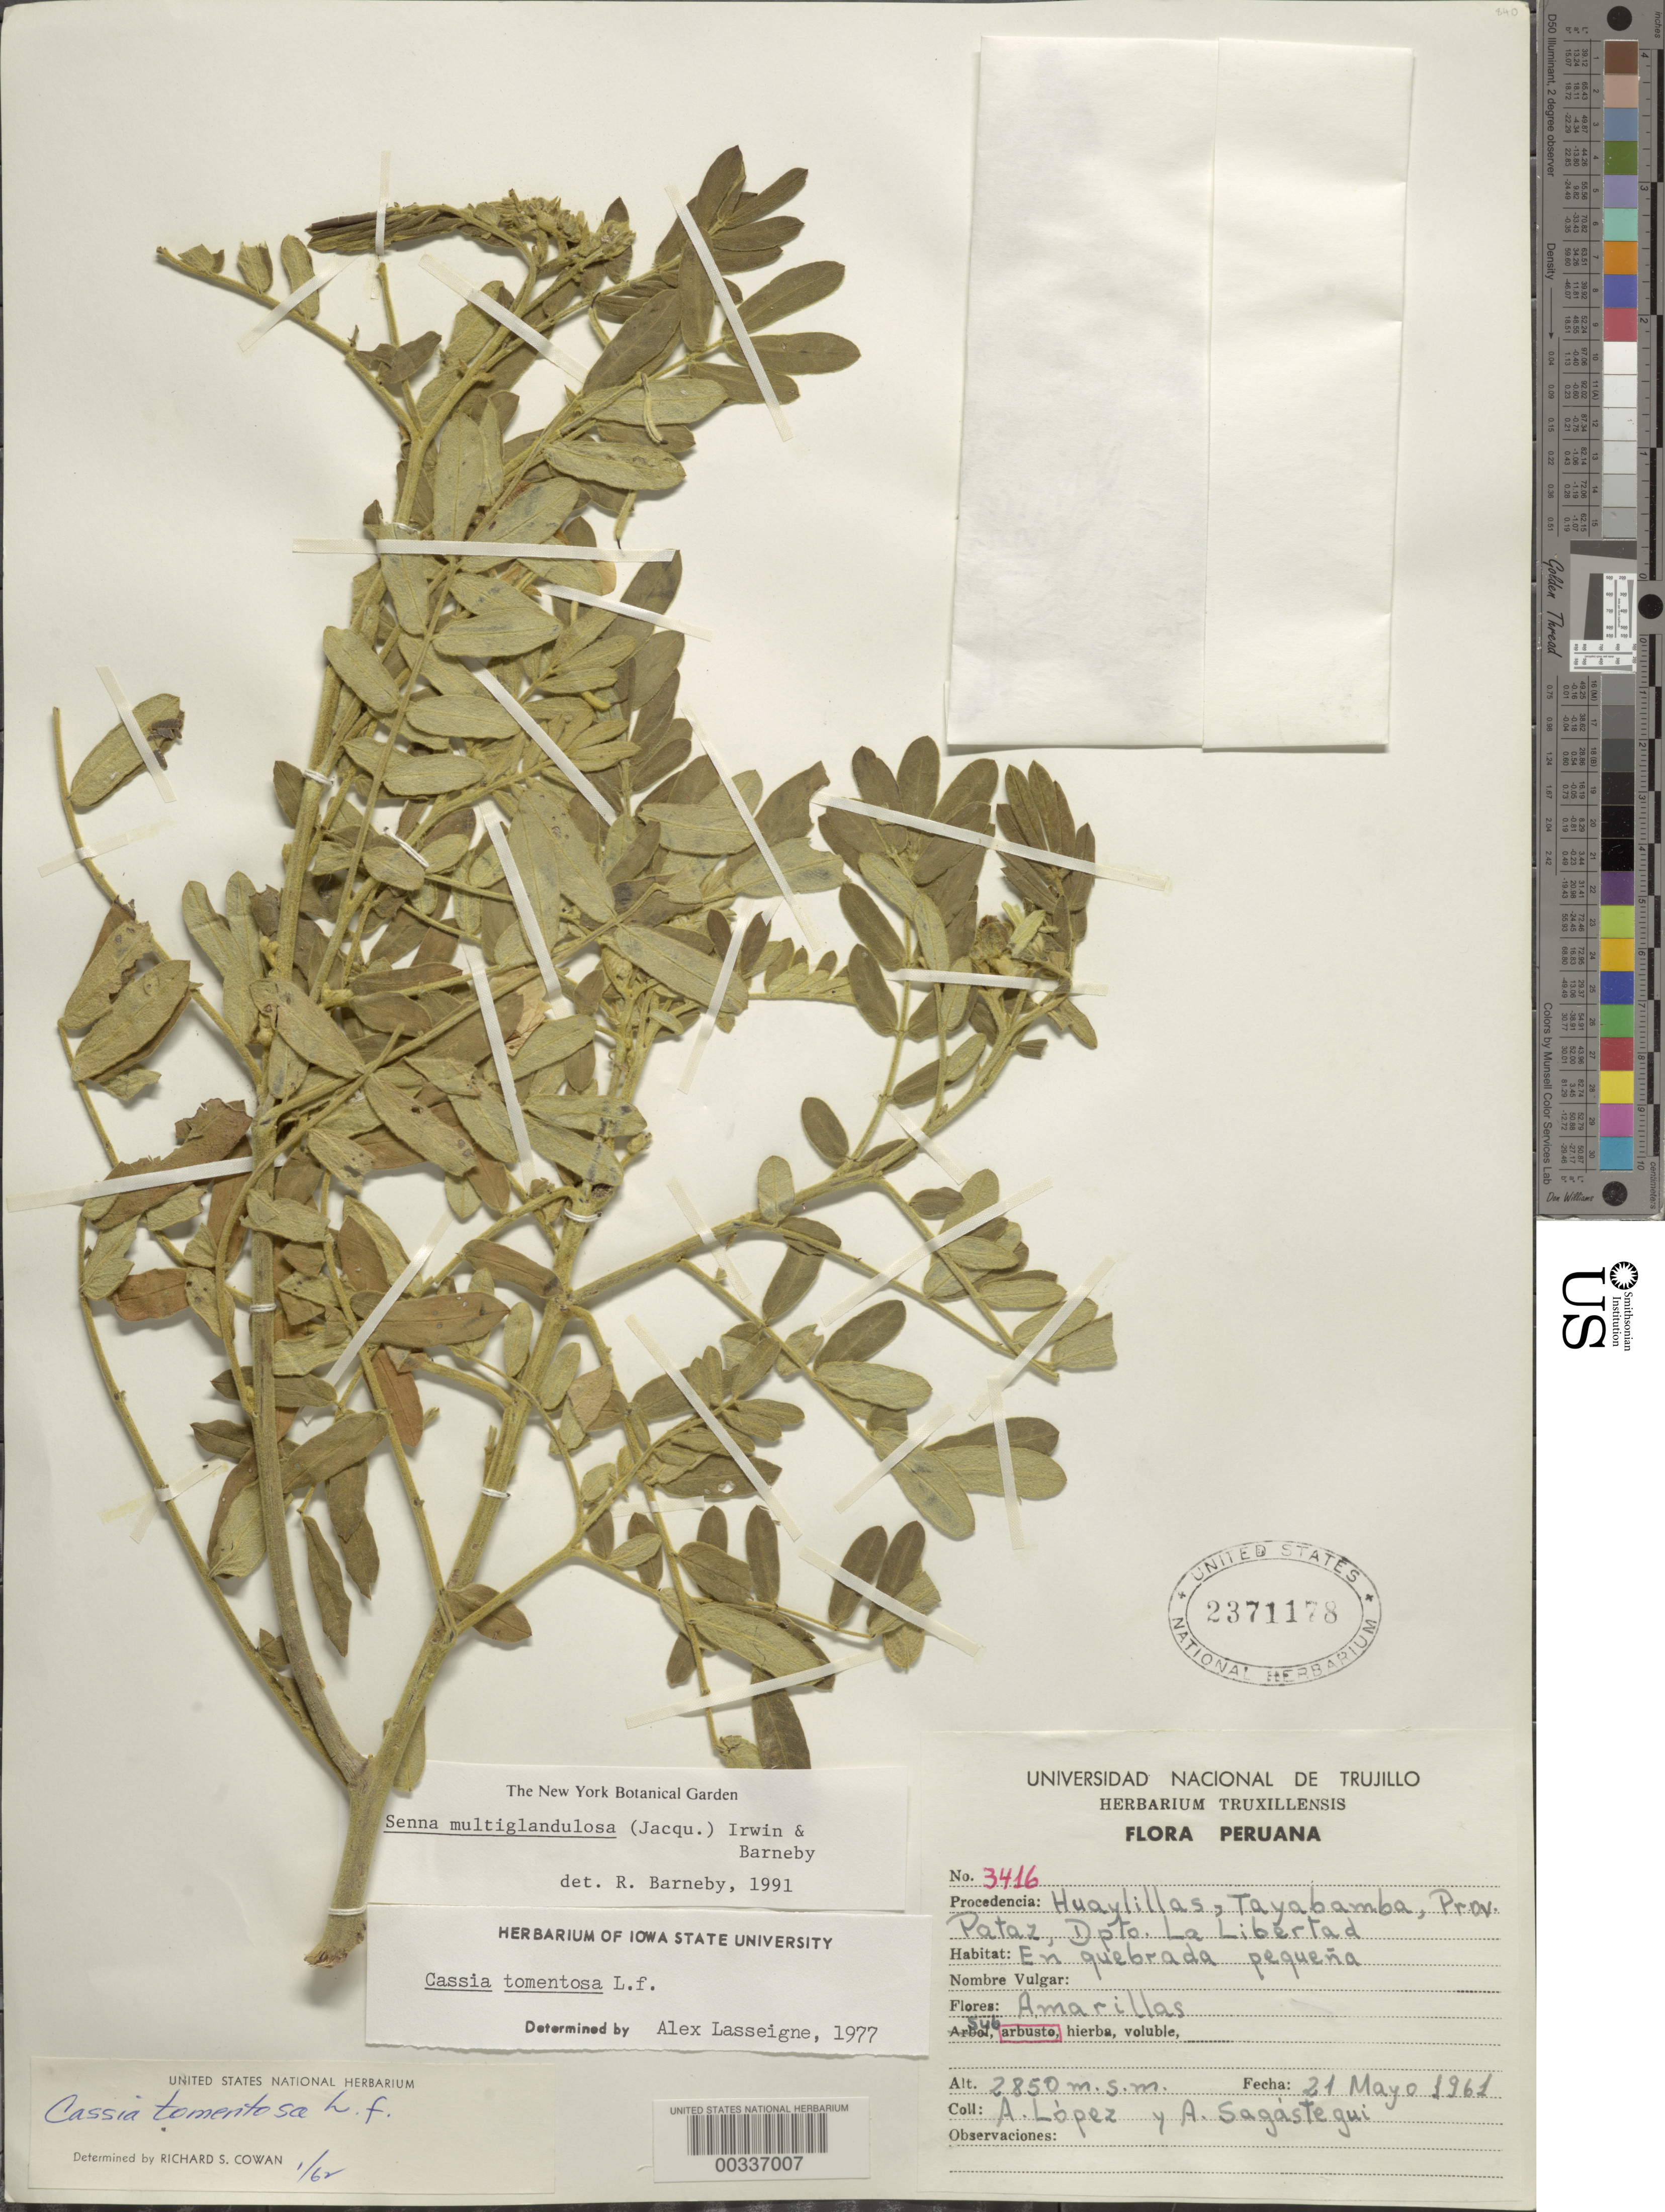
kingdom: Plantae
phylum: Tracheophyta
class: Magnoliopsida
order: Fabales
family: Fabaceae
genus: Senna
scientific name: Senna multiglandulosa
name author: (Jacq.) H.S. Irwin & Barneby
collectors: A. López M. & A. Sagástegui A.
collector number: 3416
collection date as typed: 21 May 1961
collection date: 1961-05-21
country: Peru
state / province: La Libertad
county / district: Pataz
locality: Huaylillas, tayabamba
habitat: Small quebrada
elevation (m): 2850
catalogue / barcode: US 2371178